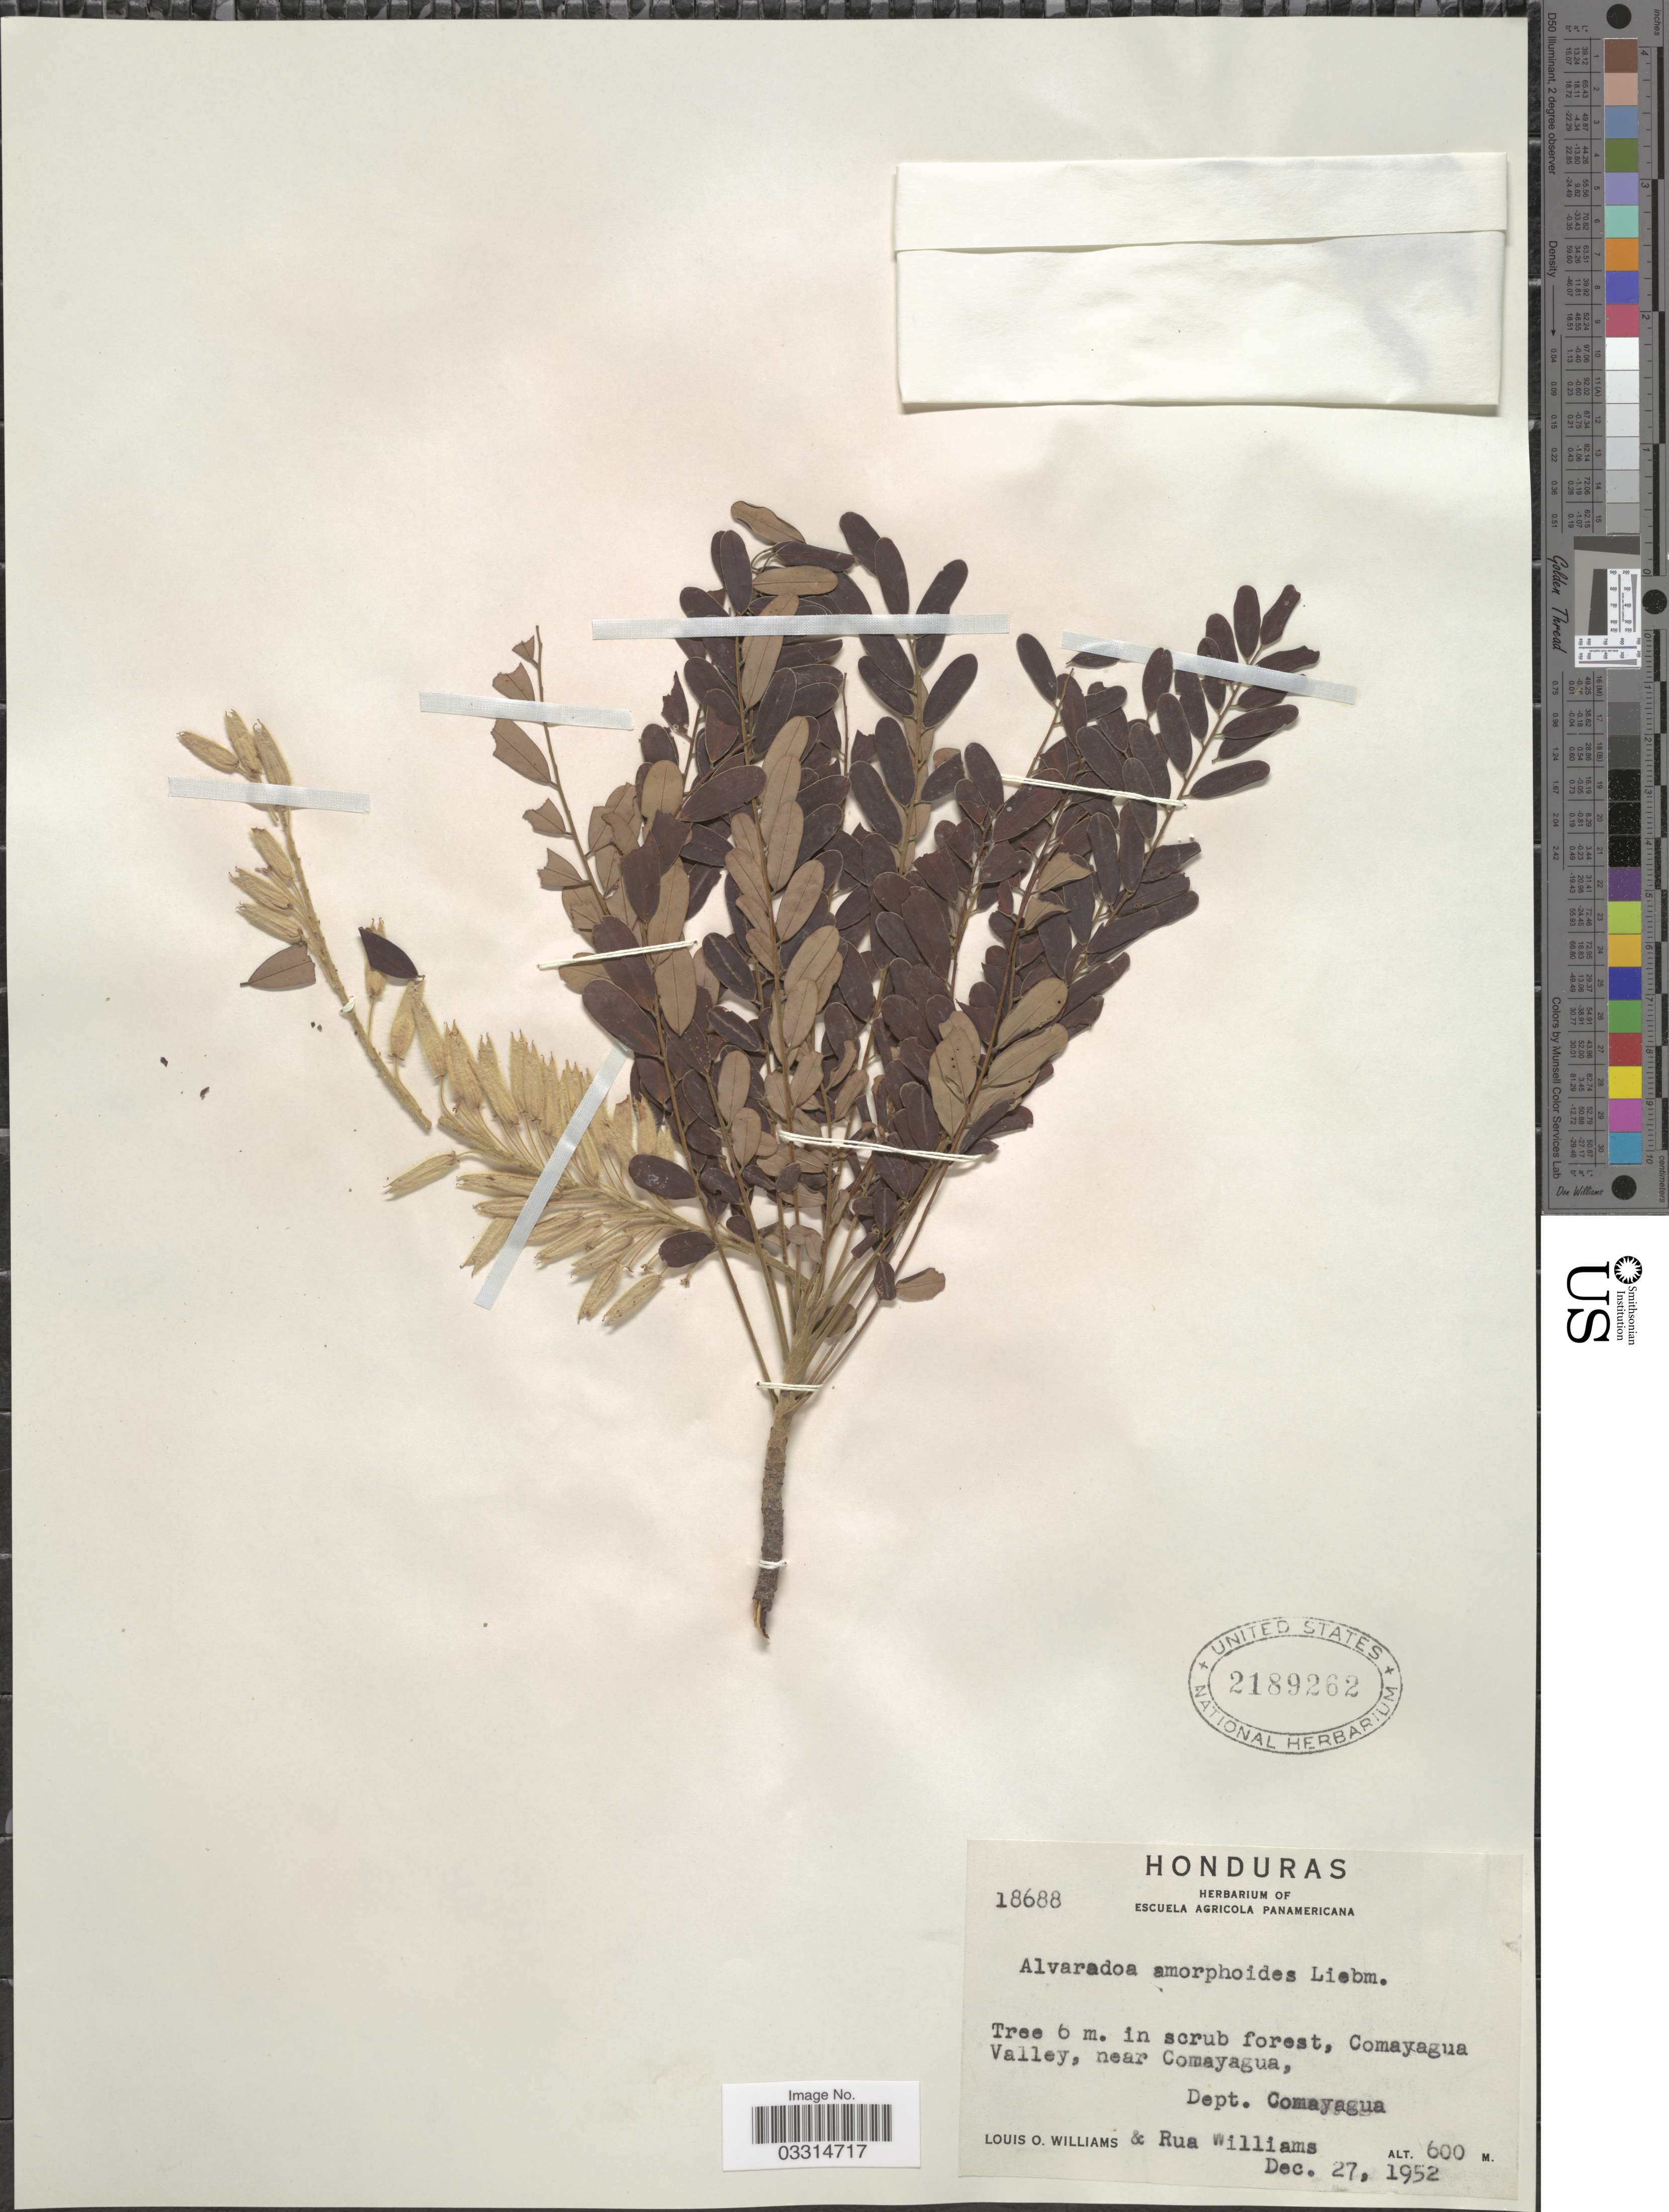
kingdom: Plantae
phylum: Tracheophyta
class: Magnoliopsida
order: Picramniales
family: Picramniaceae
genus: Alvaradoa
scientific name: Alvaradoa amorphoides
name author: Liebm.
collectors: L. O. Williams & R. P. Williams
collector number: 18688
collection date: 1952-12-27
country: Honduras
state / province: Comayagua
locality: Comayagua Valley, near Comayagua, Dept. Comayagua.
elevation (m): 600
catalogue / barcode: US 2189262